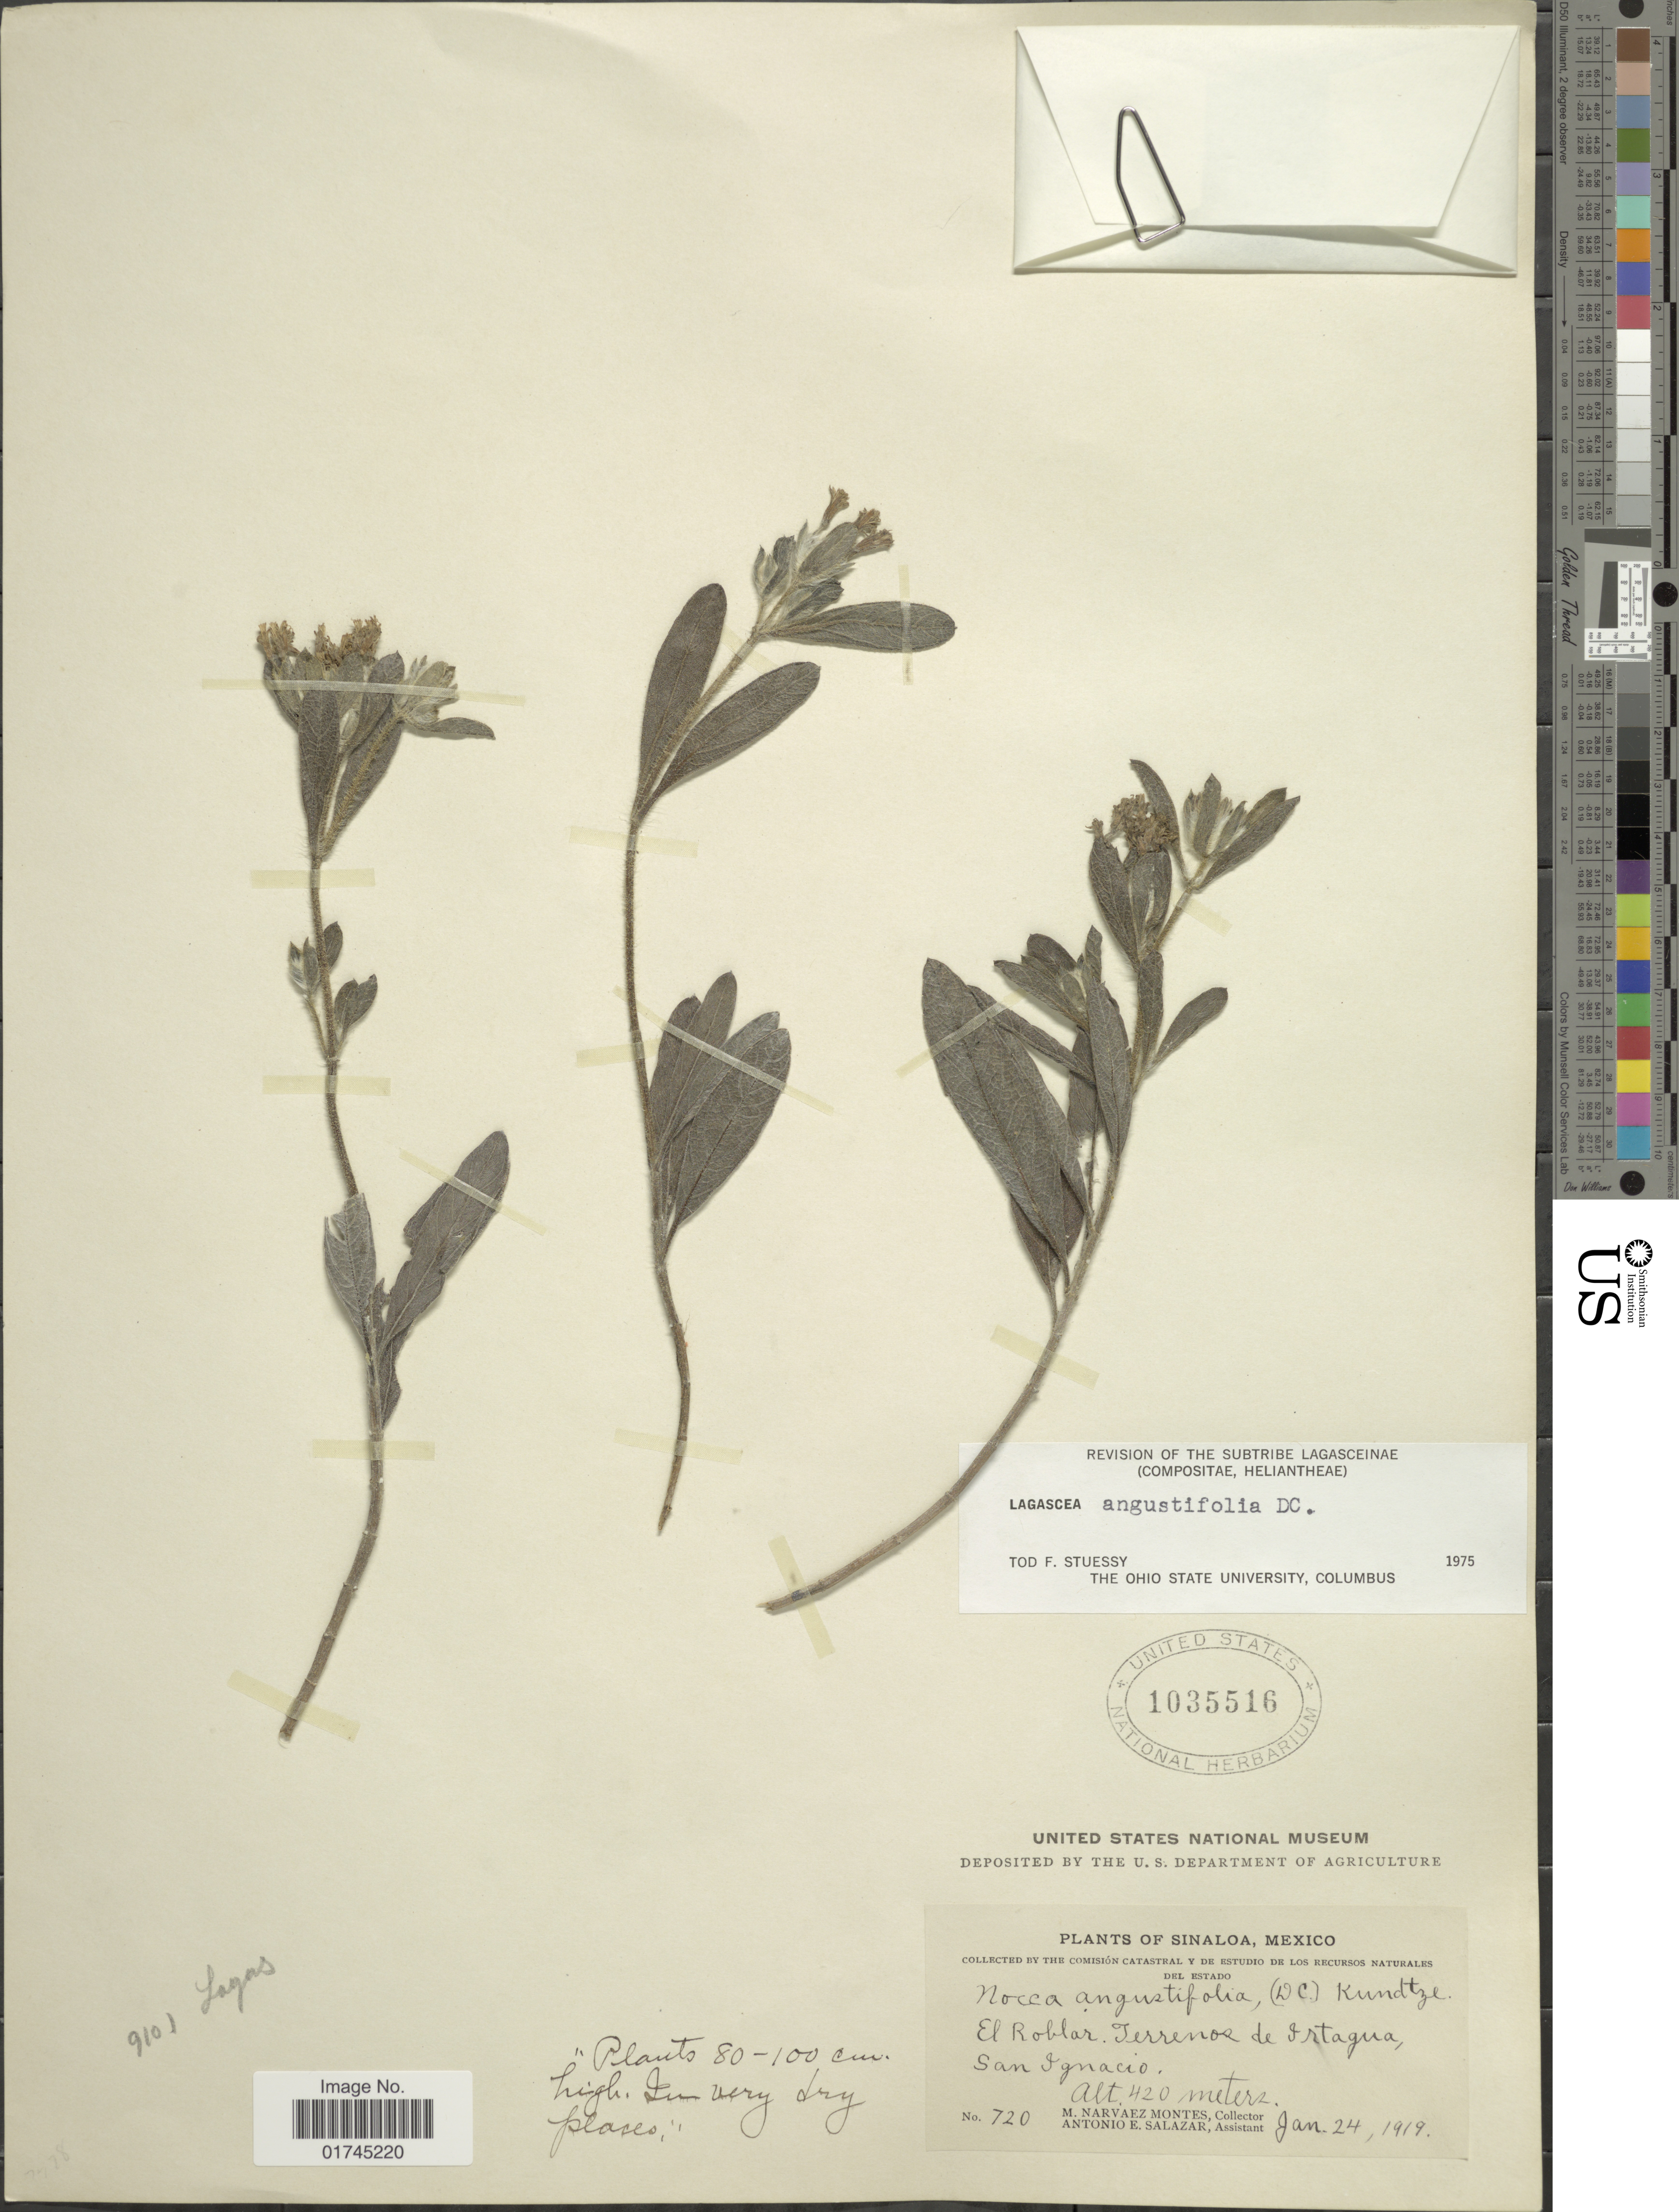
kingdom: Plantae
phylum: Tracheophyta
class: Magnoliopsida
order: Asterales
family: Asteraceae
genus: Lagascea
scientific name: Lagascea angustifolia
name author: DC.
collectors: M. Narvaez-Montes & A. E. Salazar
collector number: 720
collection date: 1919-01-24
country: Mexico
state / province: Sinaloa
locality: El Roblar, terrenos de Irtagua, San Ignacio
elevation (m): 420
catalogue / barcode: US 1035516